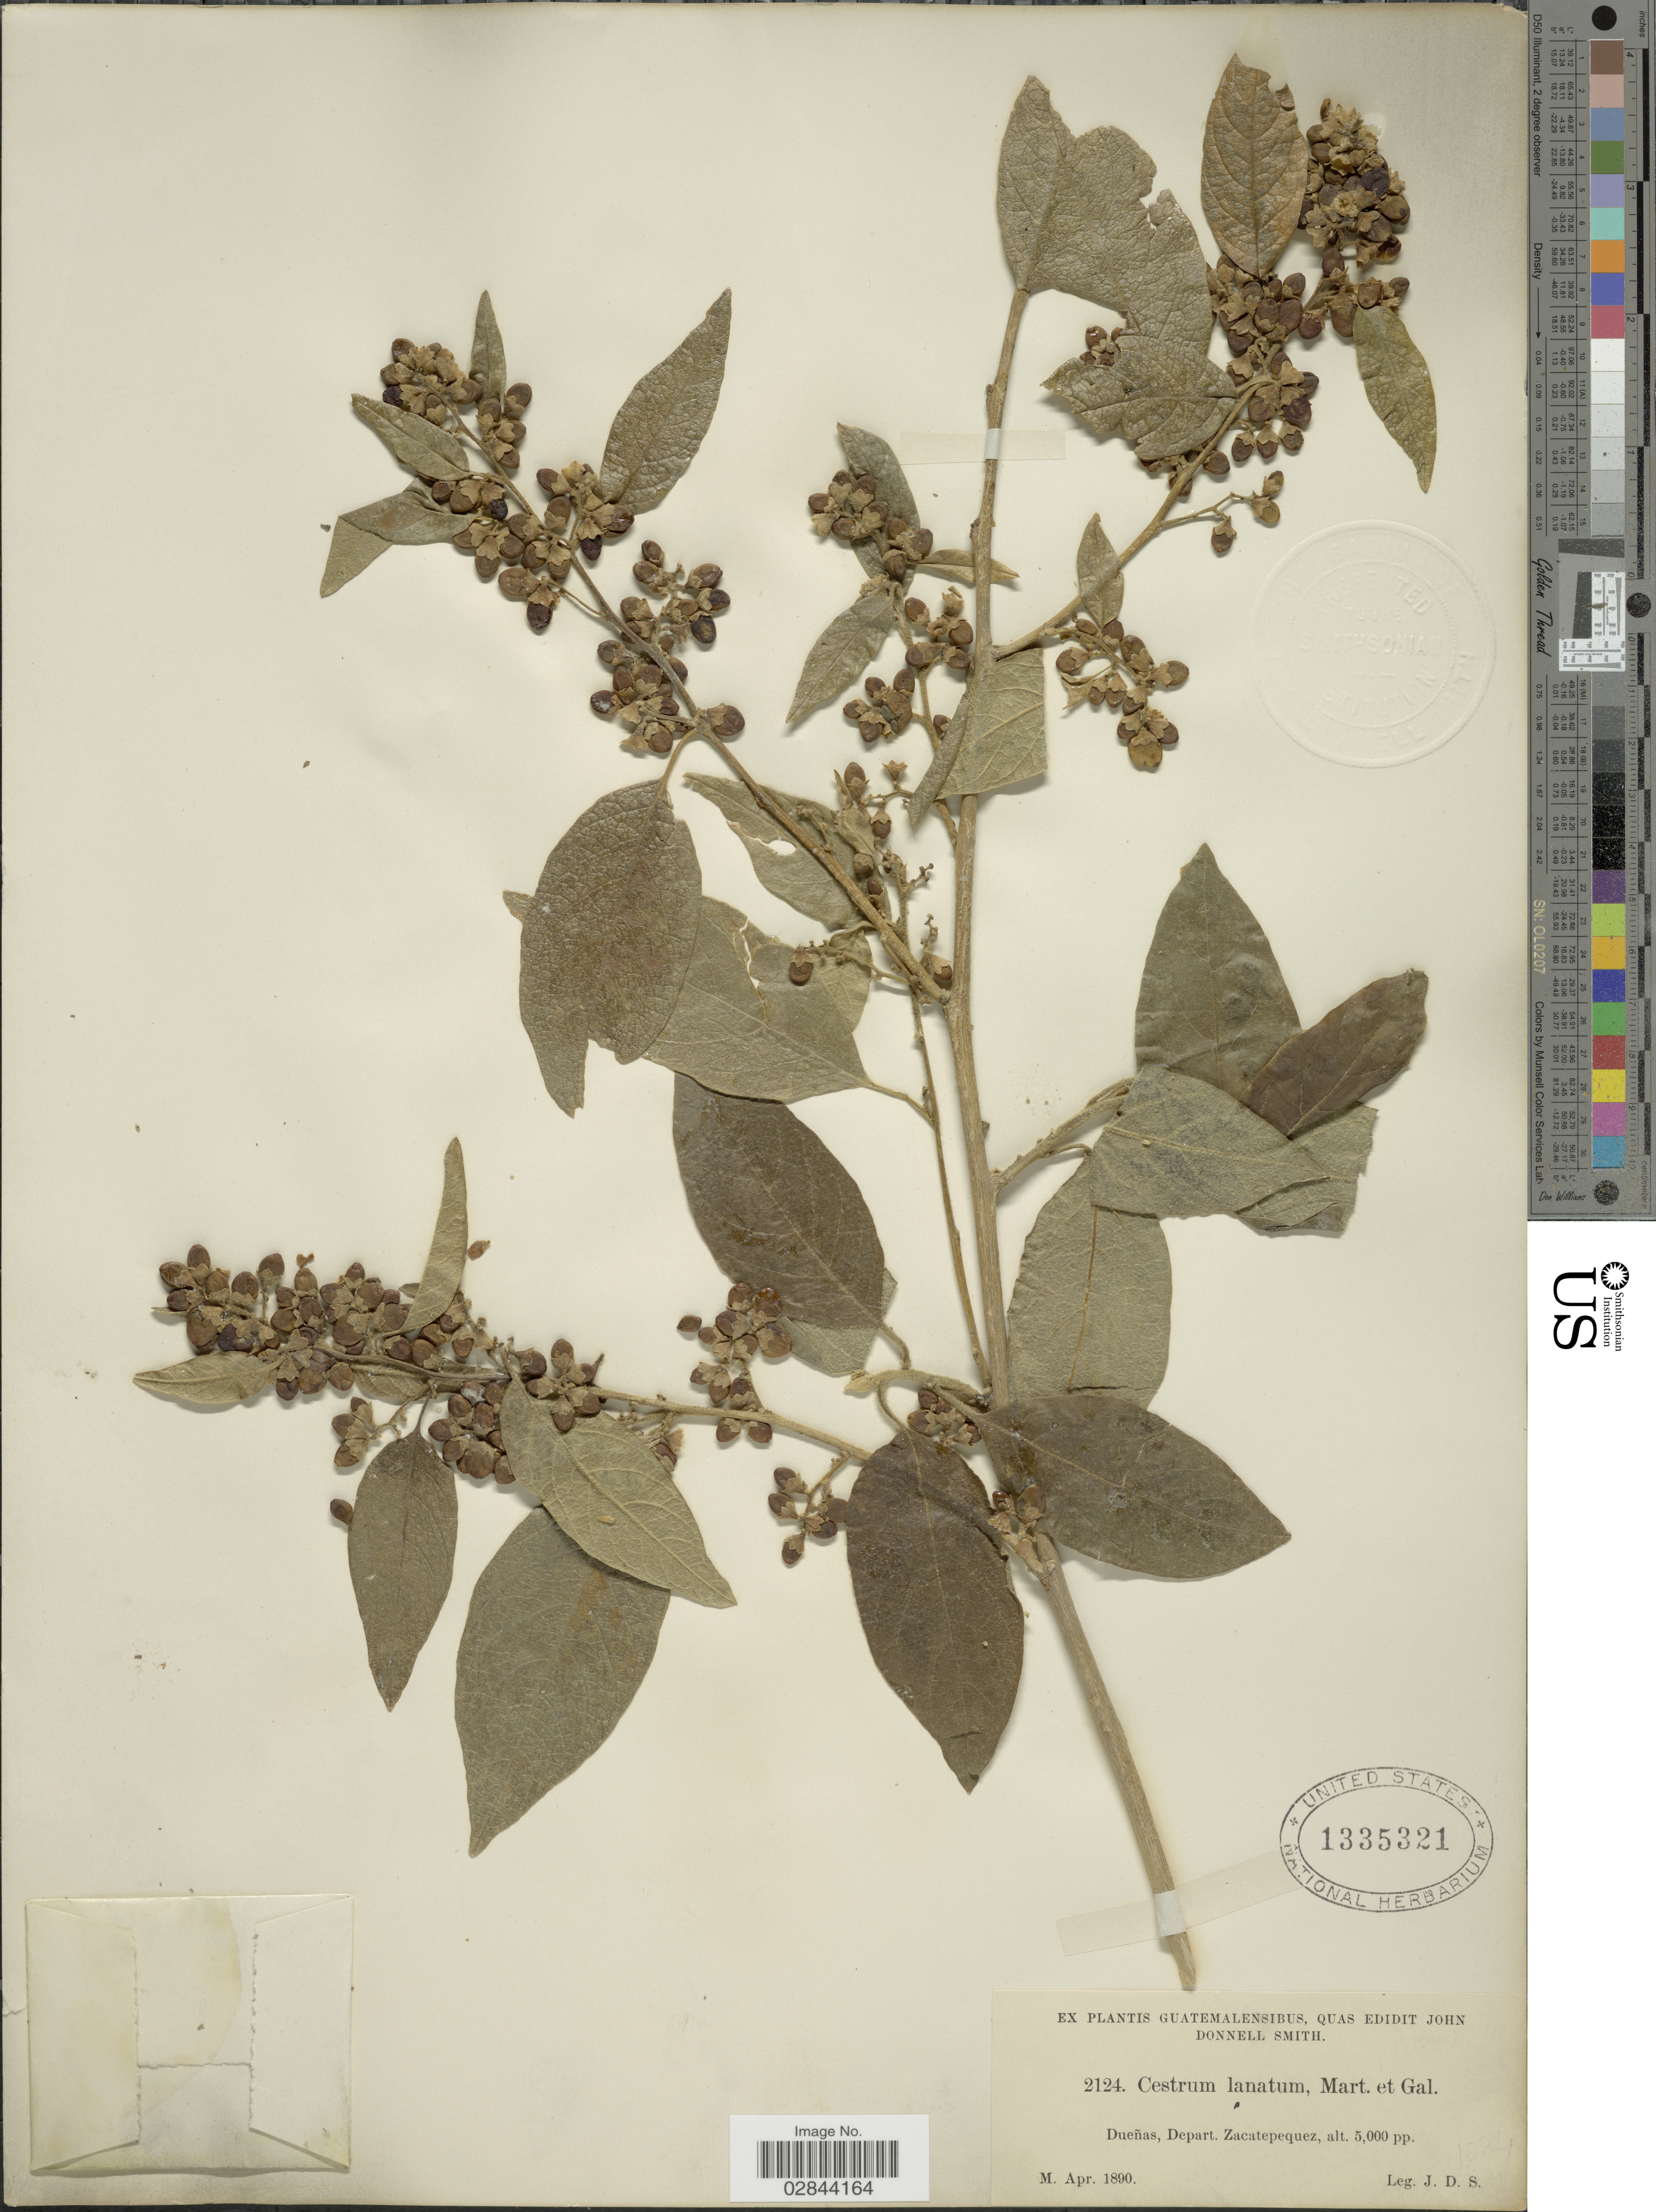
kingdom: Plantae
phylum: Tracheophyta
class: Magnoliopsida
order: Solanales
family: Solanaceae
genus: Cestrum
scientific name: Cestrum lanatum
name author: M. Martens & Galeotti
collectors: J. Donnell Smith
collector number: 2124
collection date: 1890-04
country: Guatemala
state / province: Sacatepéquez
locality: Dueñas, Depart. Zacatepequez.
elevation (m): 1524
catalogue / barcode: US 1335321